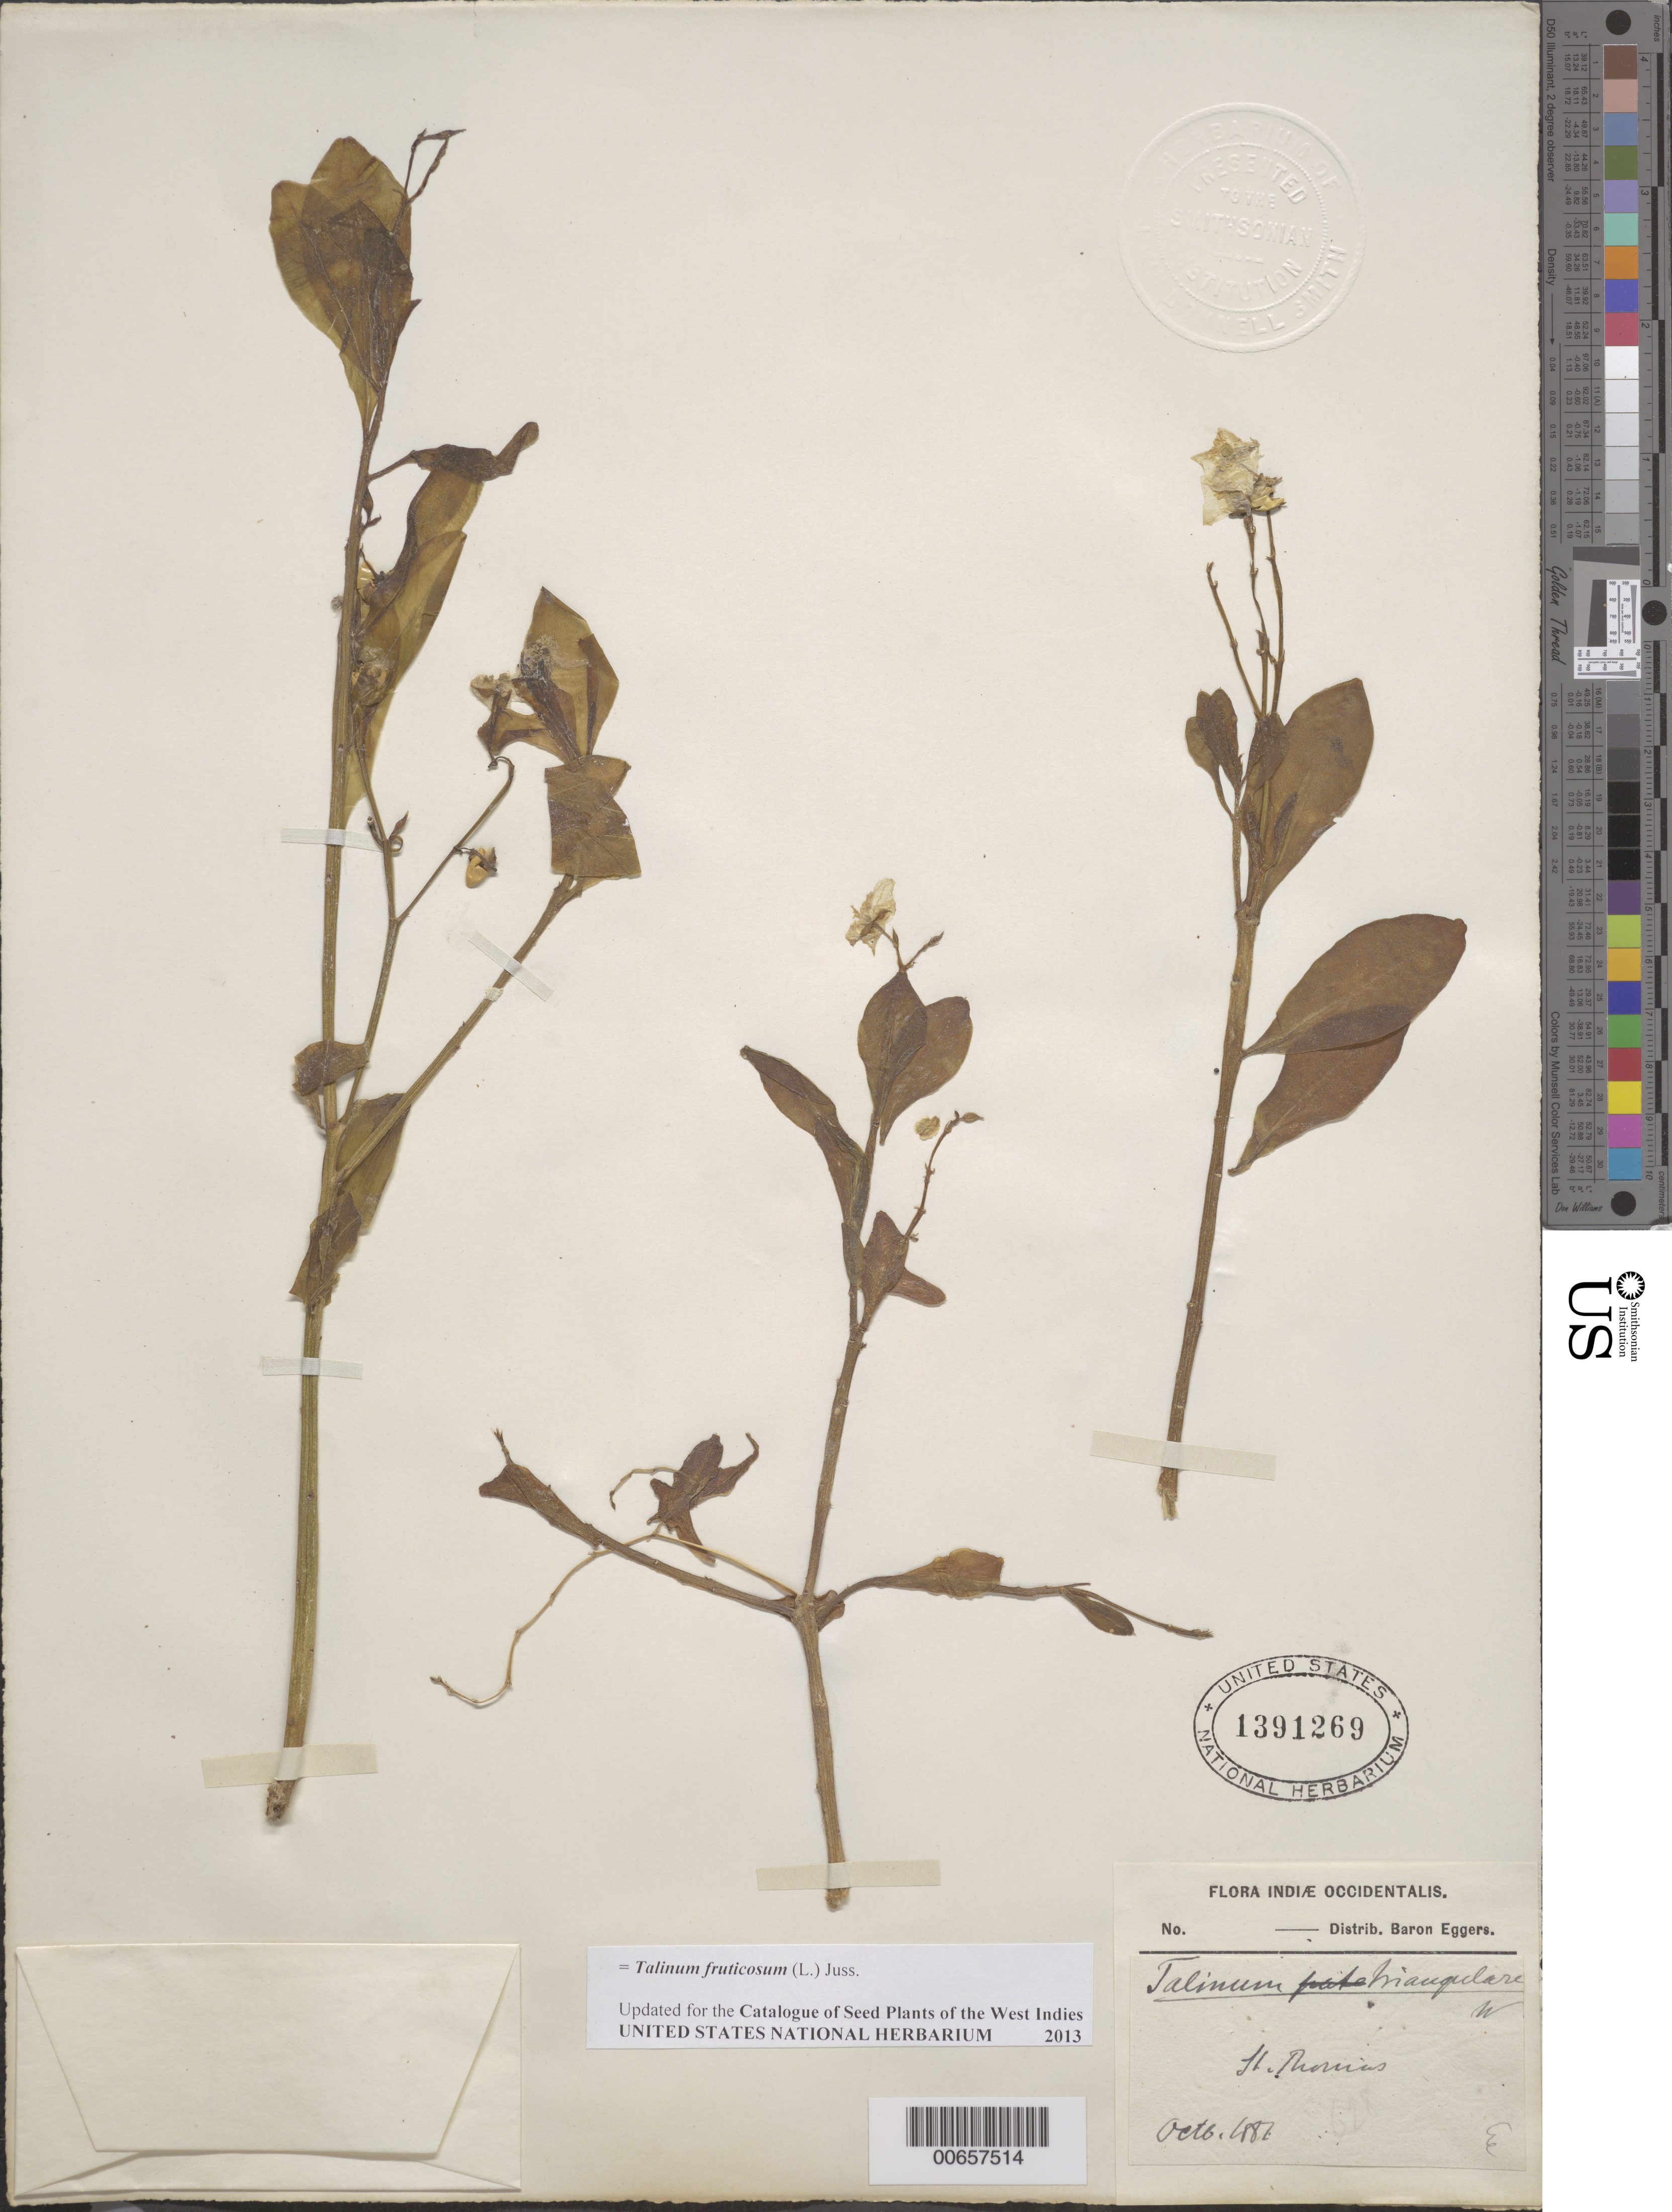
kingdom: Plantae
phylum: Tracheophyta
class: Magnoliopsida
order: Caryophyllales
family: Talinaceae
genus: Talinum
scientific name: Talinum fruticosum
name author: (L.) Juss.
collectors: H. F. A. von Eggers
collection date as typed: Oct 1881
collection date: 1881-10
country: U.S. Virgin Islands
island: St. Thomas Island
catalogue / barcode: US 1391269